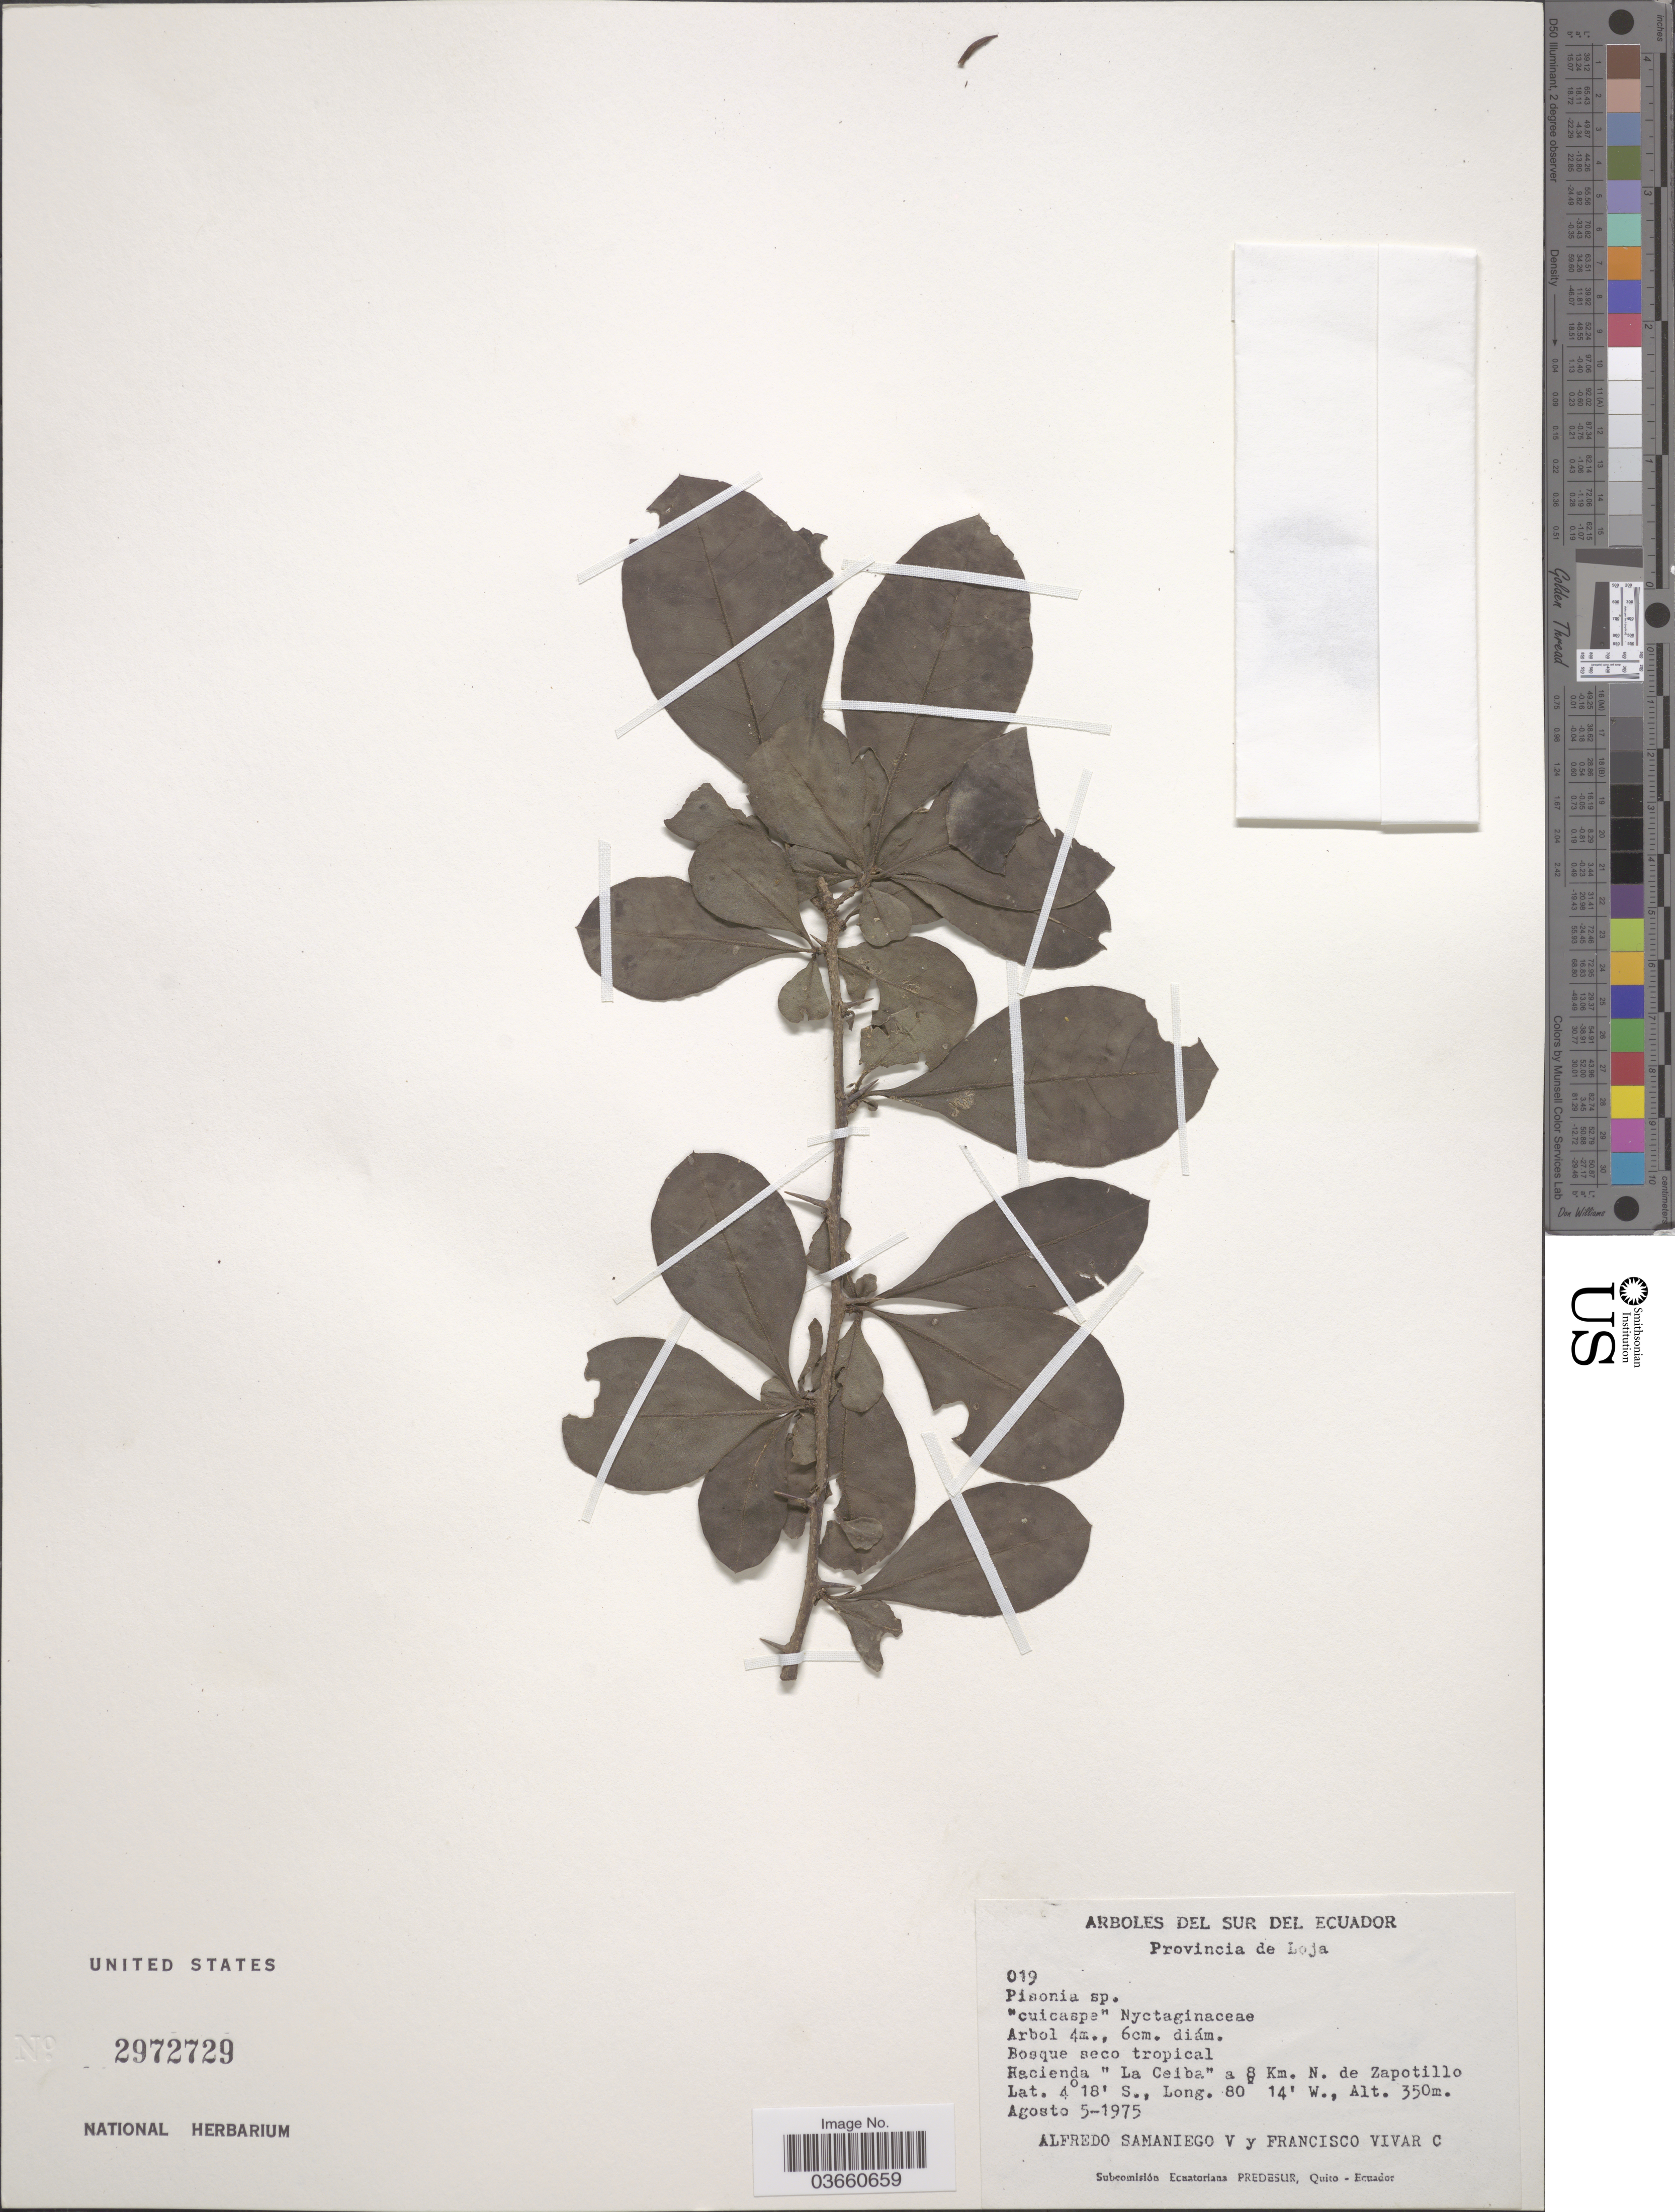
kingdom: Plantae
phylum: Tracheophyta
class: Magnoliopsida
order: Caryophyllales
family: Nyctaginaceae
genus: Pisonia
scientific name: Pisonia sp.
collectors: A. V. Samaniego & F. A. Vivar C.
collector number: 019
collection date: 1975-08-05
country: Ecuador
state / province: Loja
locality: Sur del Ecuador. Hacienda "La Ceiba" a 8 Km. N. de Zapotillo.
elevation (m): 350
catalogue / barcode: US 2972729